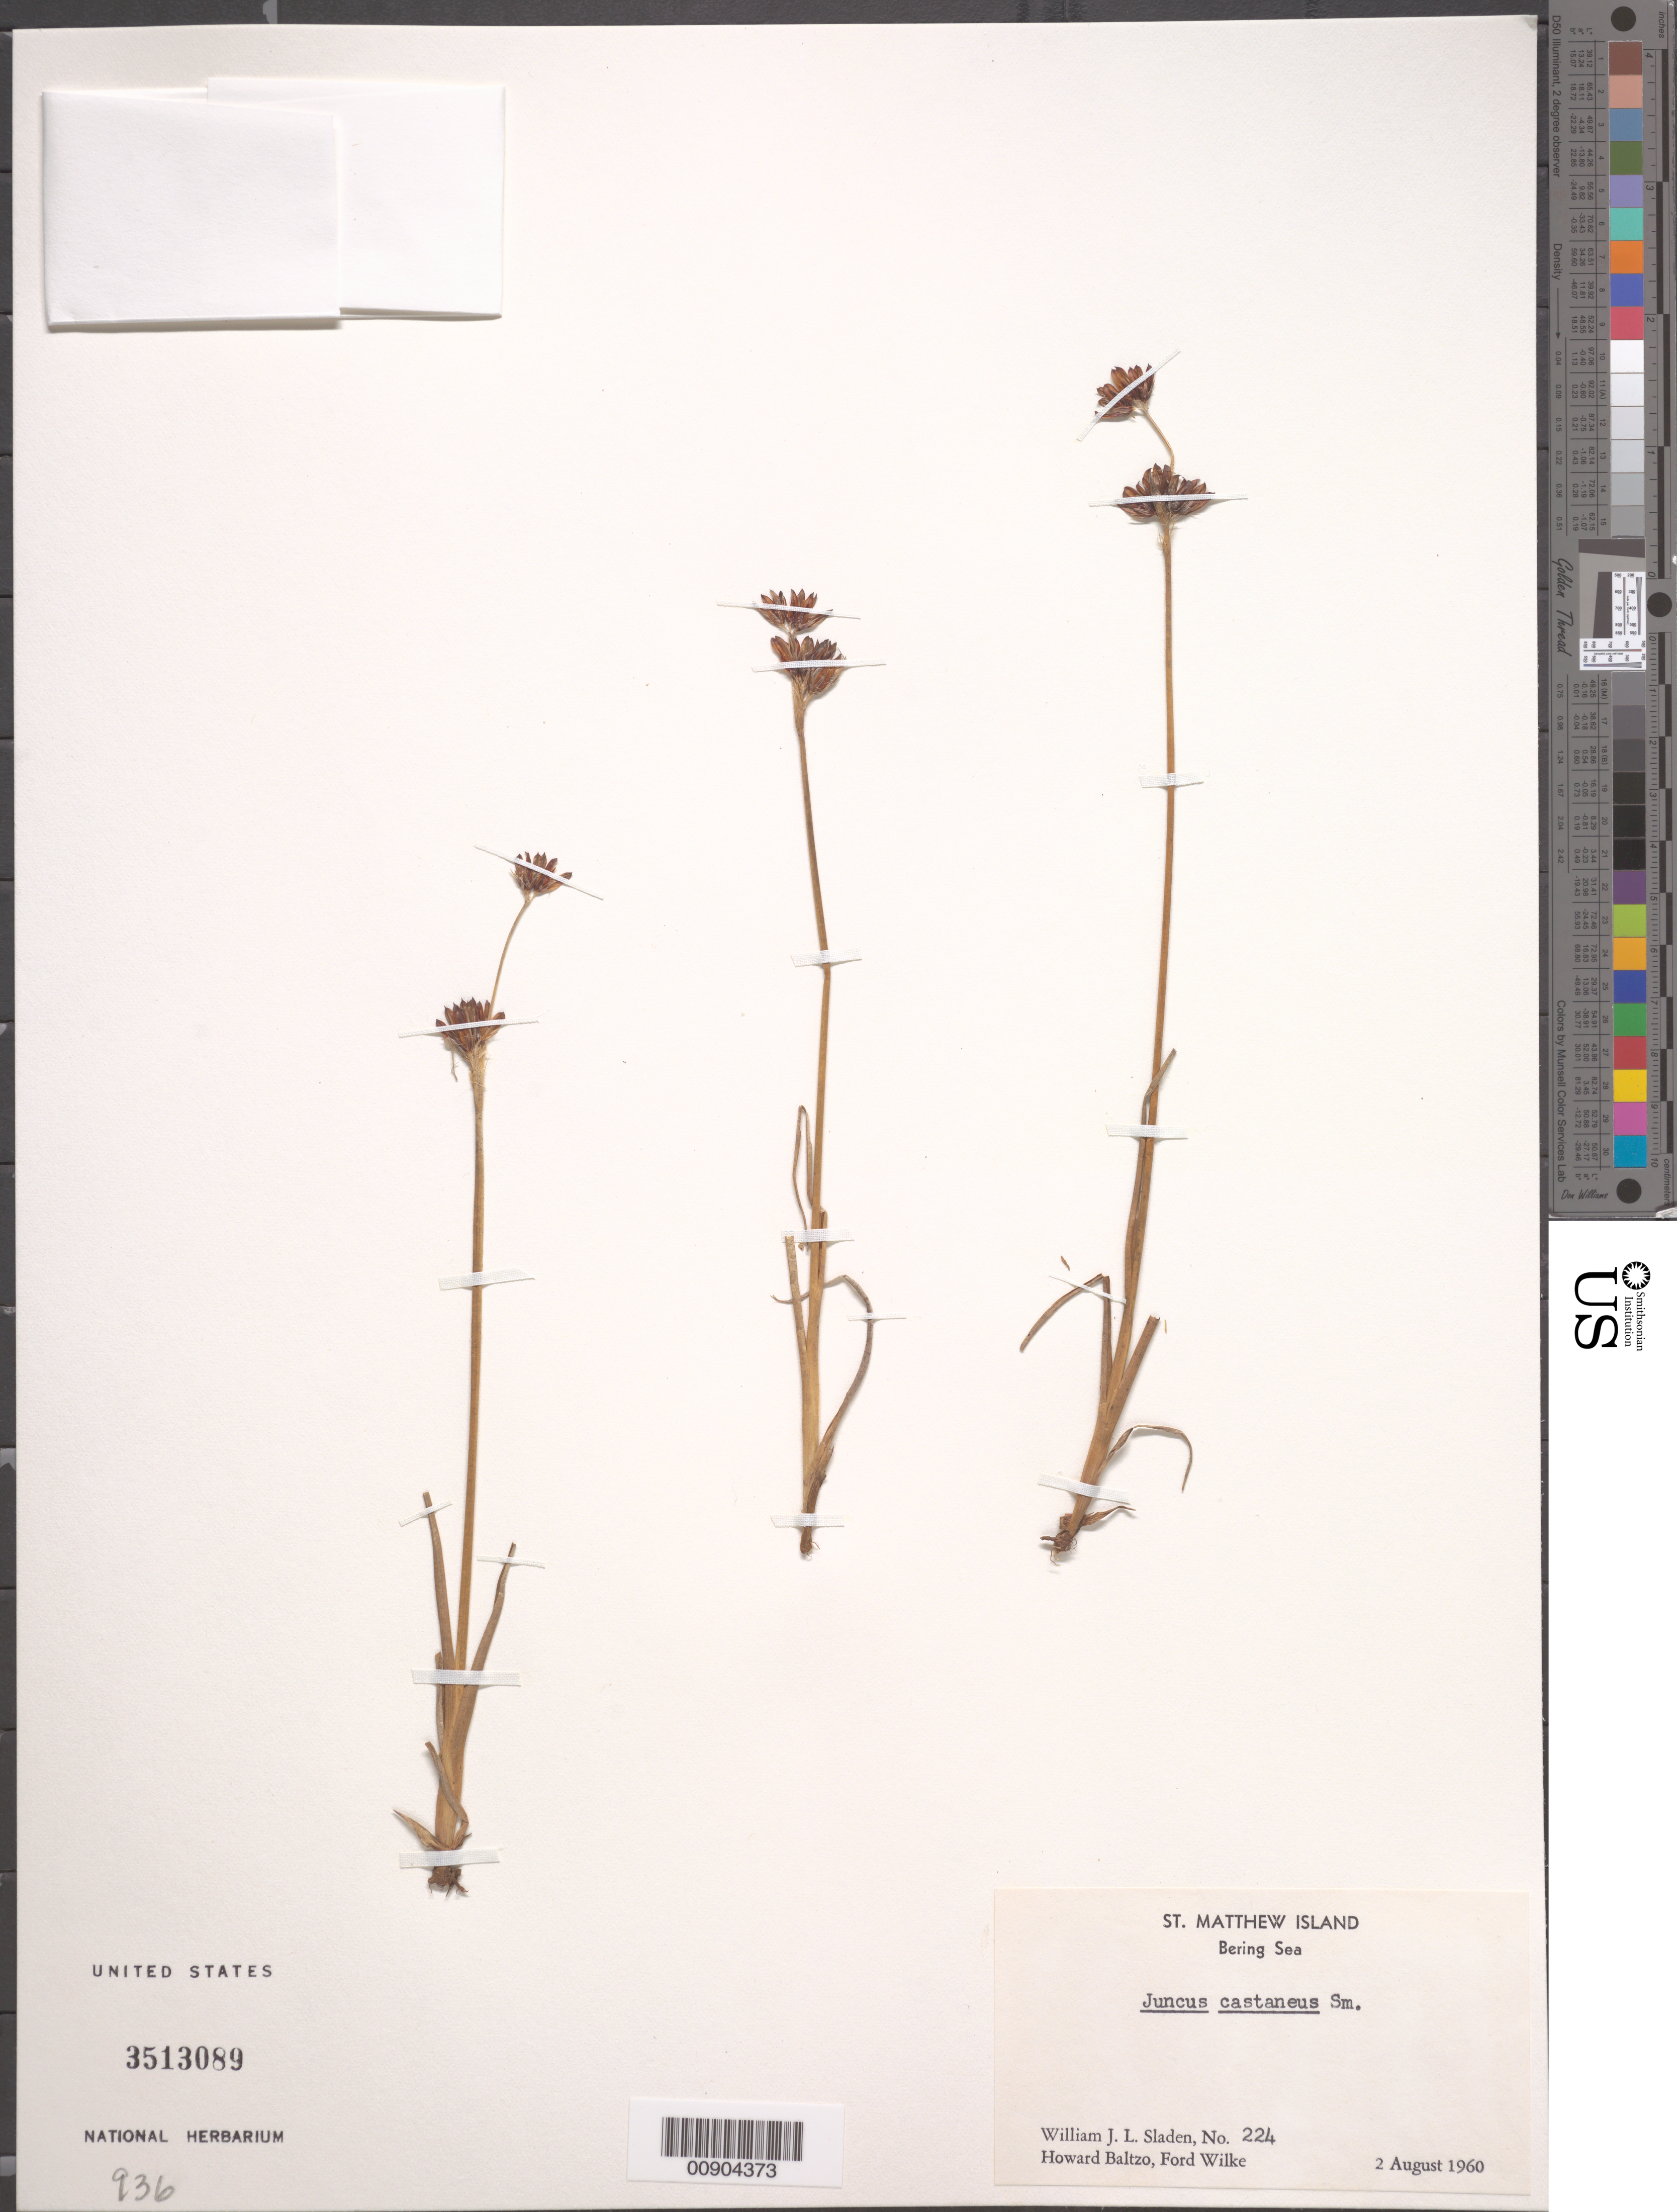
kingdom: Plantae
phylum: Tracheophyta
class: Liliopsida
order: Poales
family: Juncaceae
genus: Juncus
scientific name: Juncus castaneus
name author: Sm.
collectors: W. Sladen, H. Baltzo & F. Wilke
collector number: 224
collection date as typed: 02 Aug 1960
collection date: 1960-08-02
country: United States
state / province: Alaska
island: St. Matthew Island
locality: St. Matthew Island, Bering Sea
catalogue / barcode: US 3503089